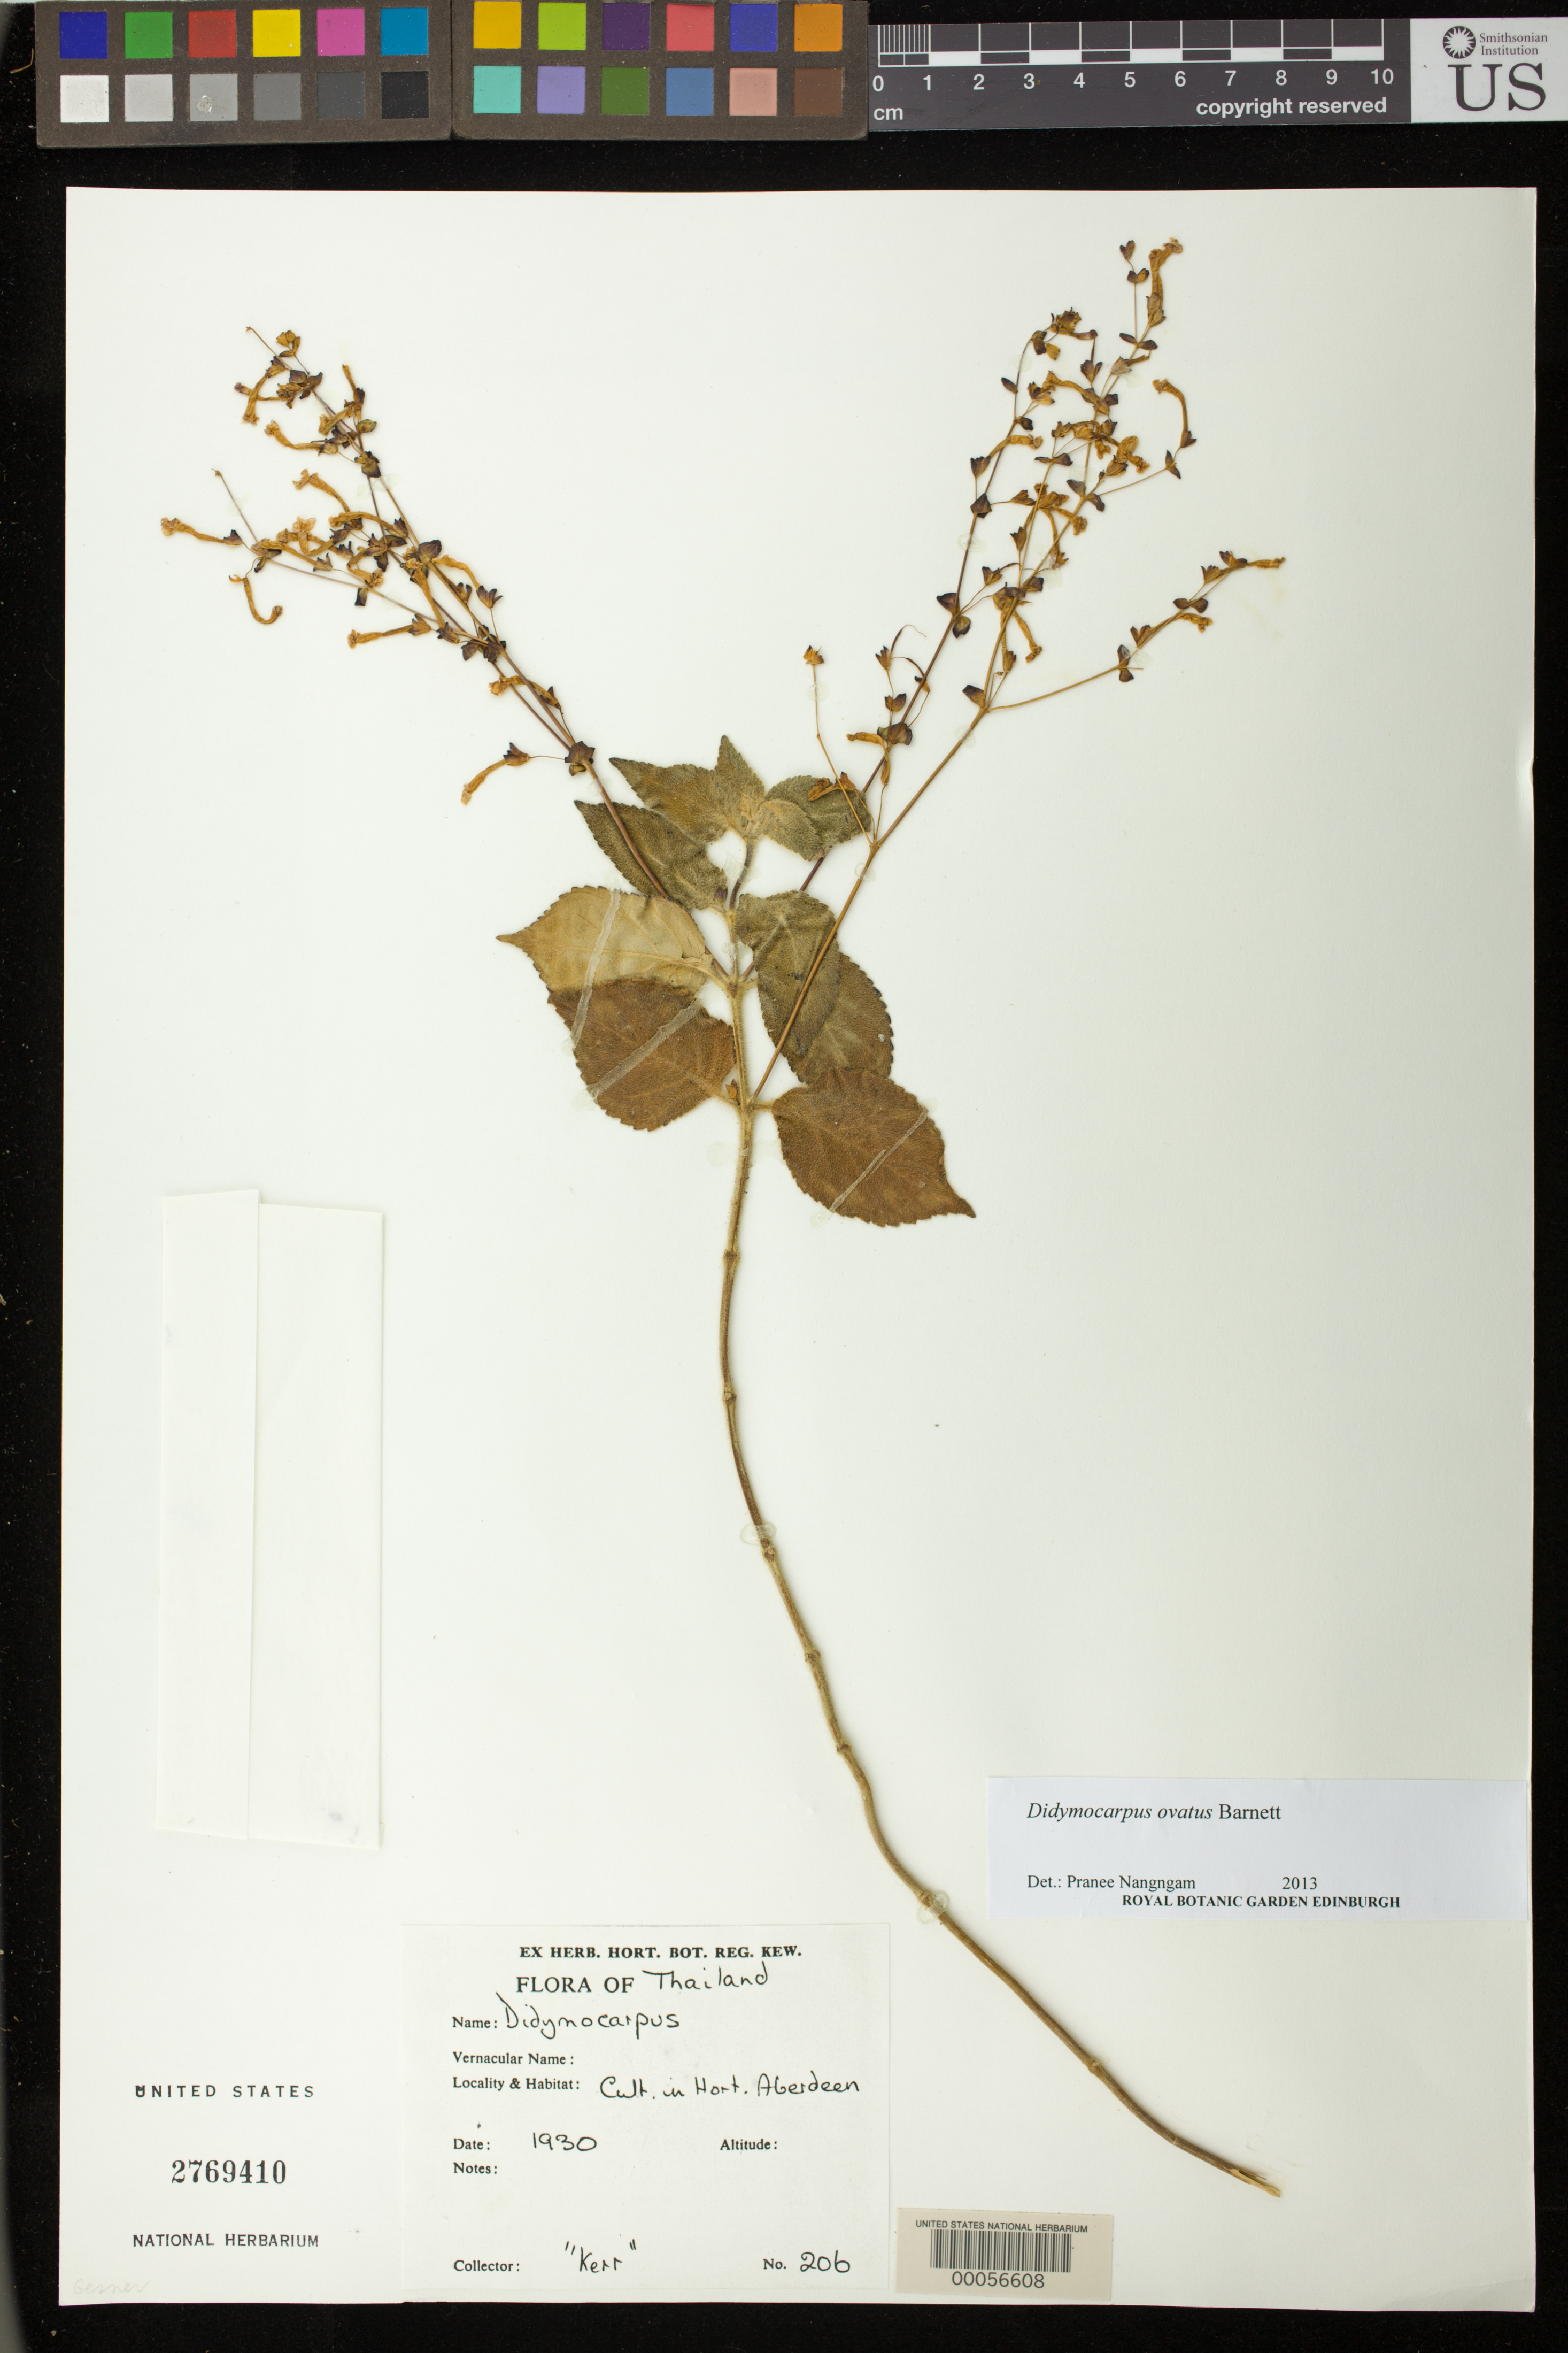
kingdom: Plantae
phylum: Tracheophyta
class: Magnoliopsida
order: Lamiales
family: Gesneriaceae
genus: Didymocarpus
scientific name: Didymocarpus ovatus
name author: Barnett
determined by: Nangngam, Pranee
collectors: A. F. G. Kerr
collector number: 206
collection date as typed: Jun 1930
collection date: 1930-06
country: Thailand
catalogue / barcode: US 2769410